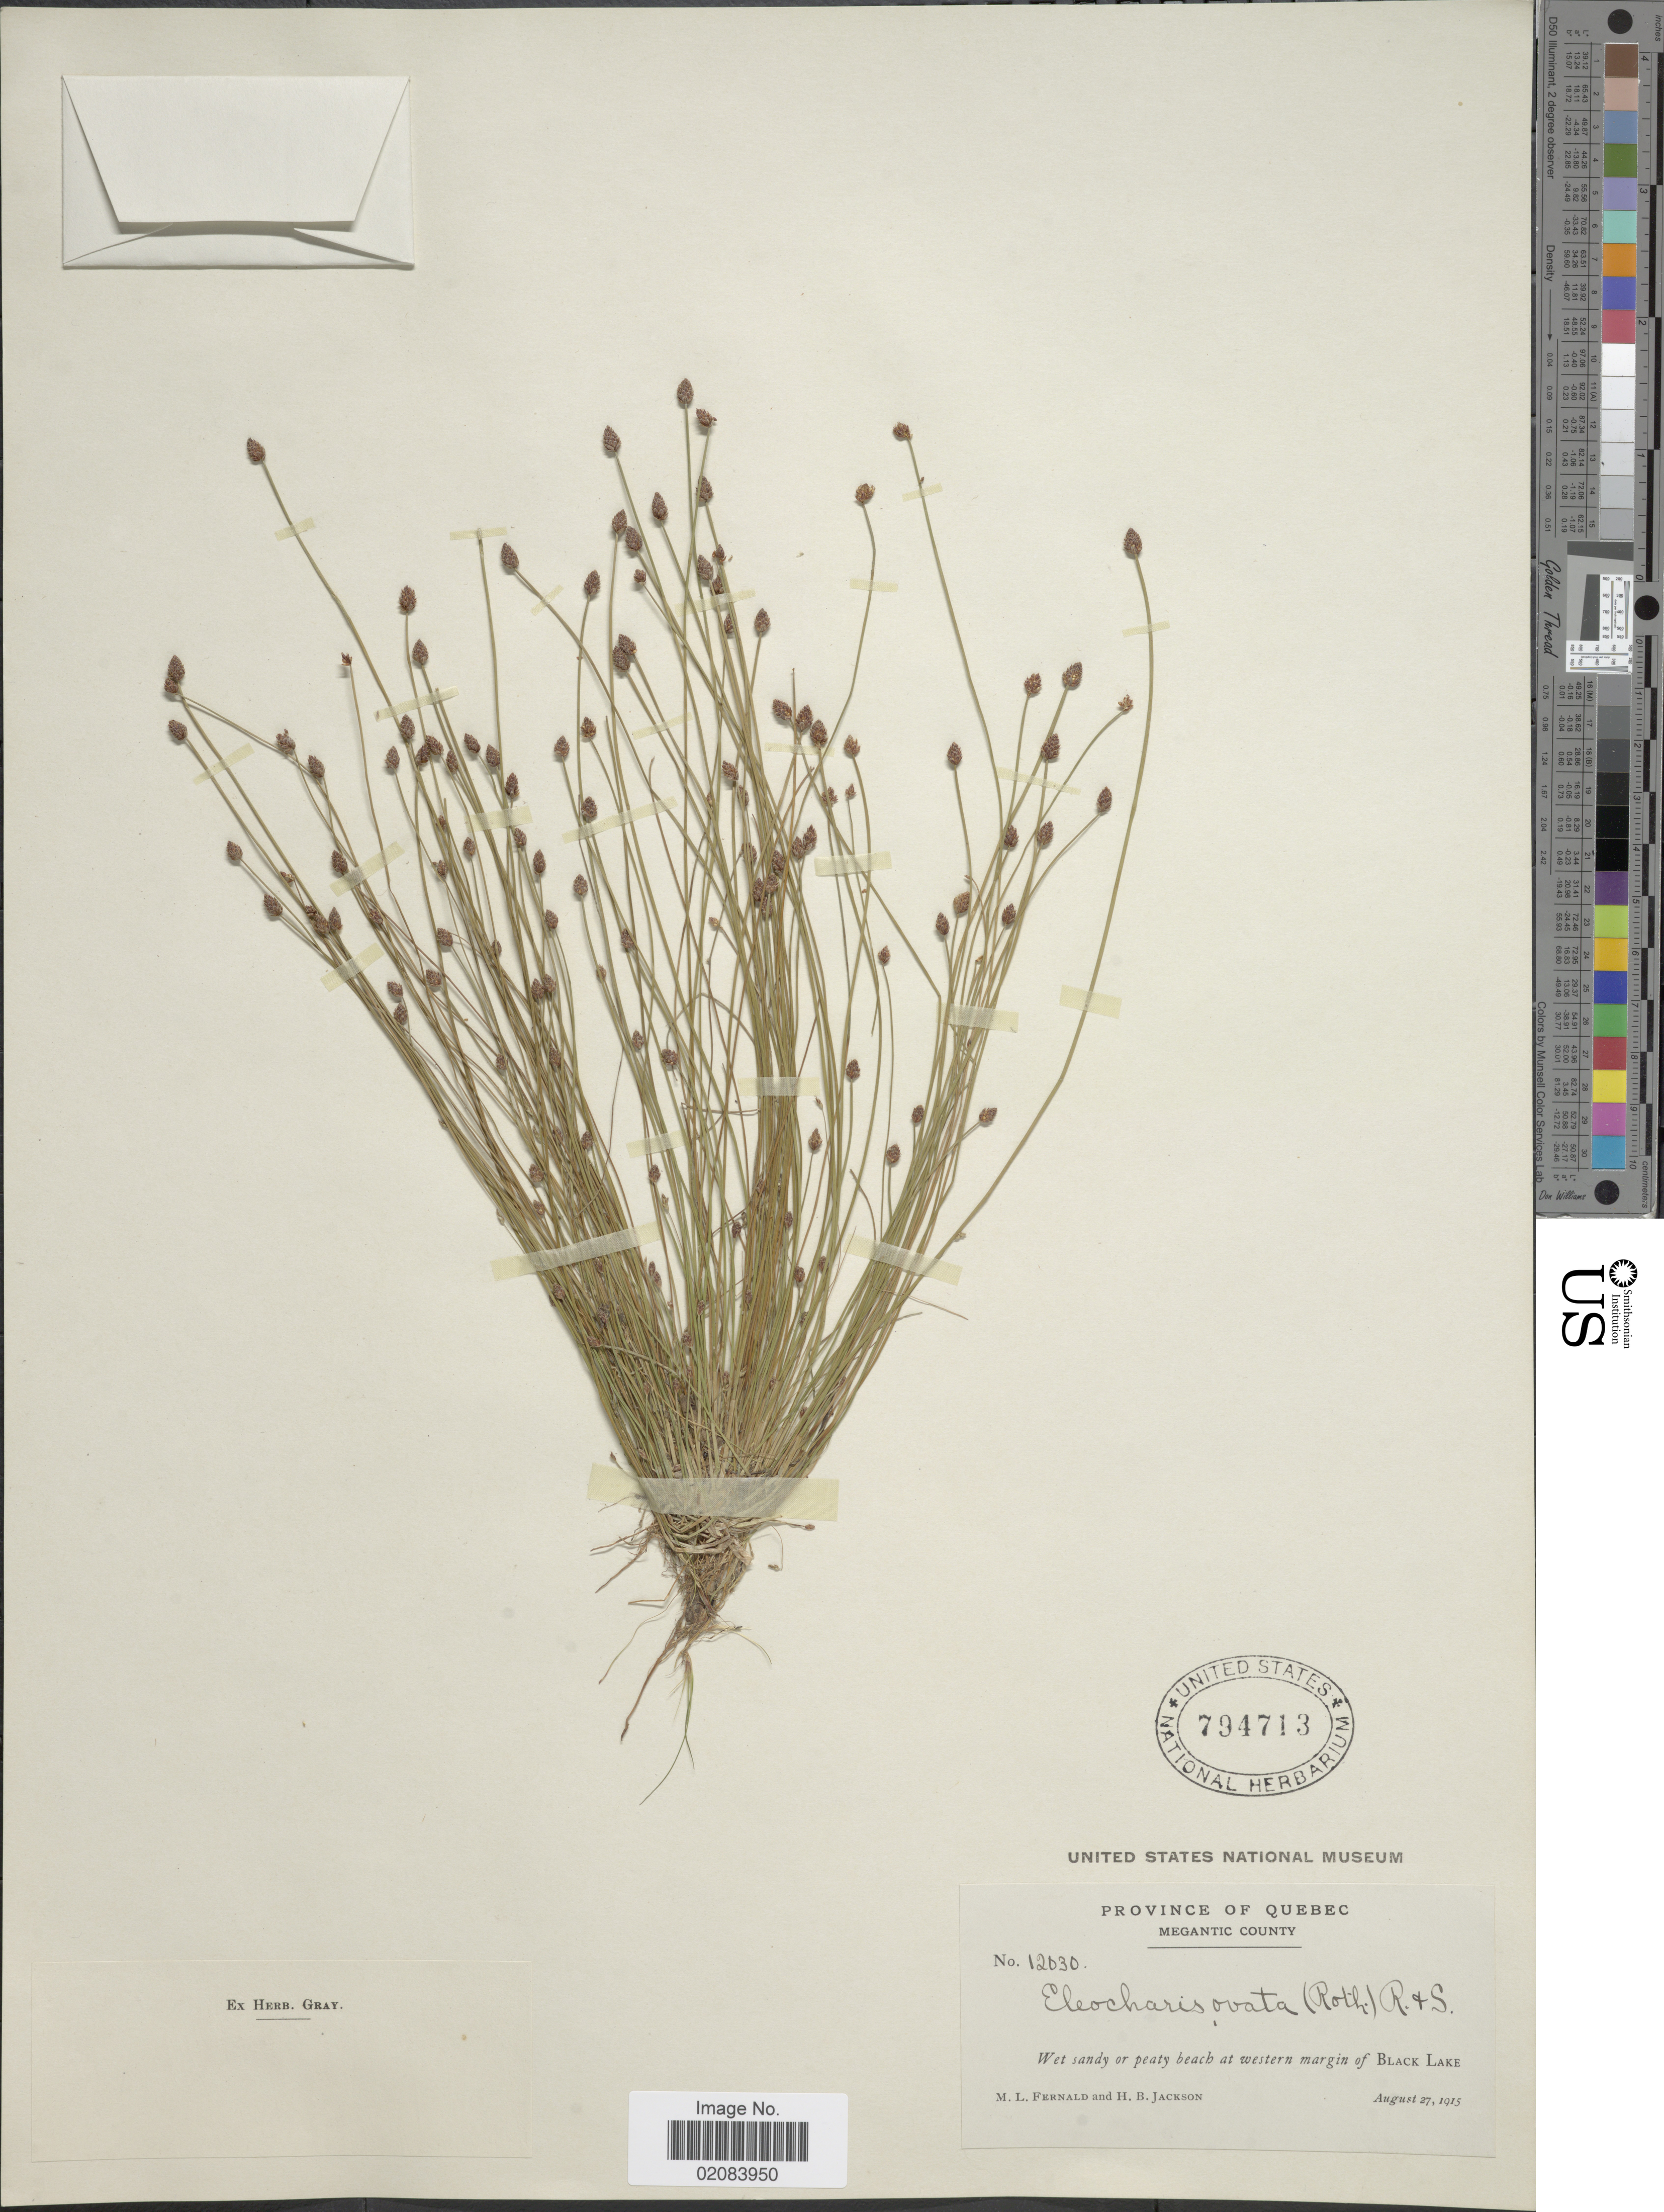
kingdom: Plantae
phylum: Tracheophyta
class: Liliopsida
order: Poales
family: Cyperaceae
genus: Eleocharis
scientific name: Eleocharis ovata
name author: (Roth) Roem. & Schult.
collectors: M. L. Fernald & H. Jackson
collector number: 12030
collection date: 1915-08-27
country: Canada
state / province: Quebec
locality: Megantic County. western margin of Black Lake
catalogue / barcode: US 794713